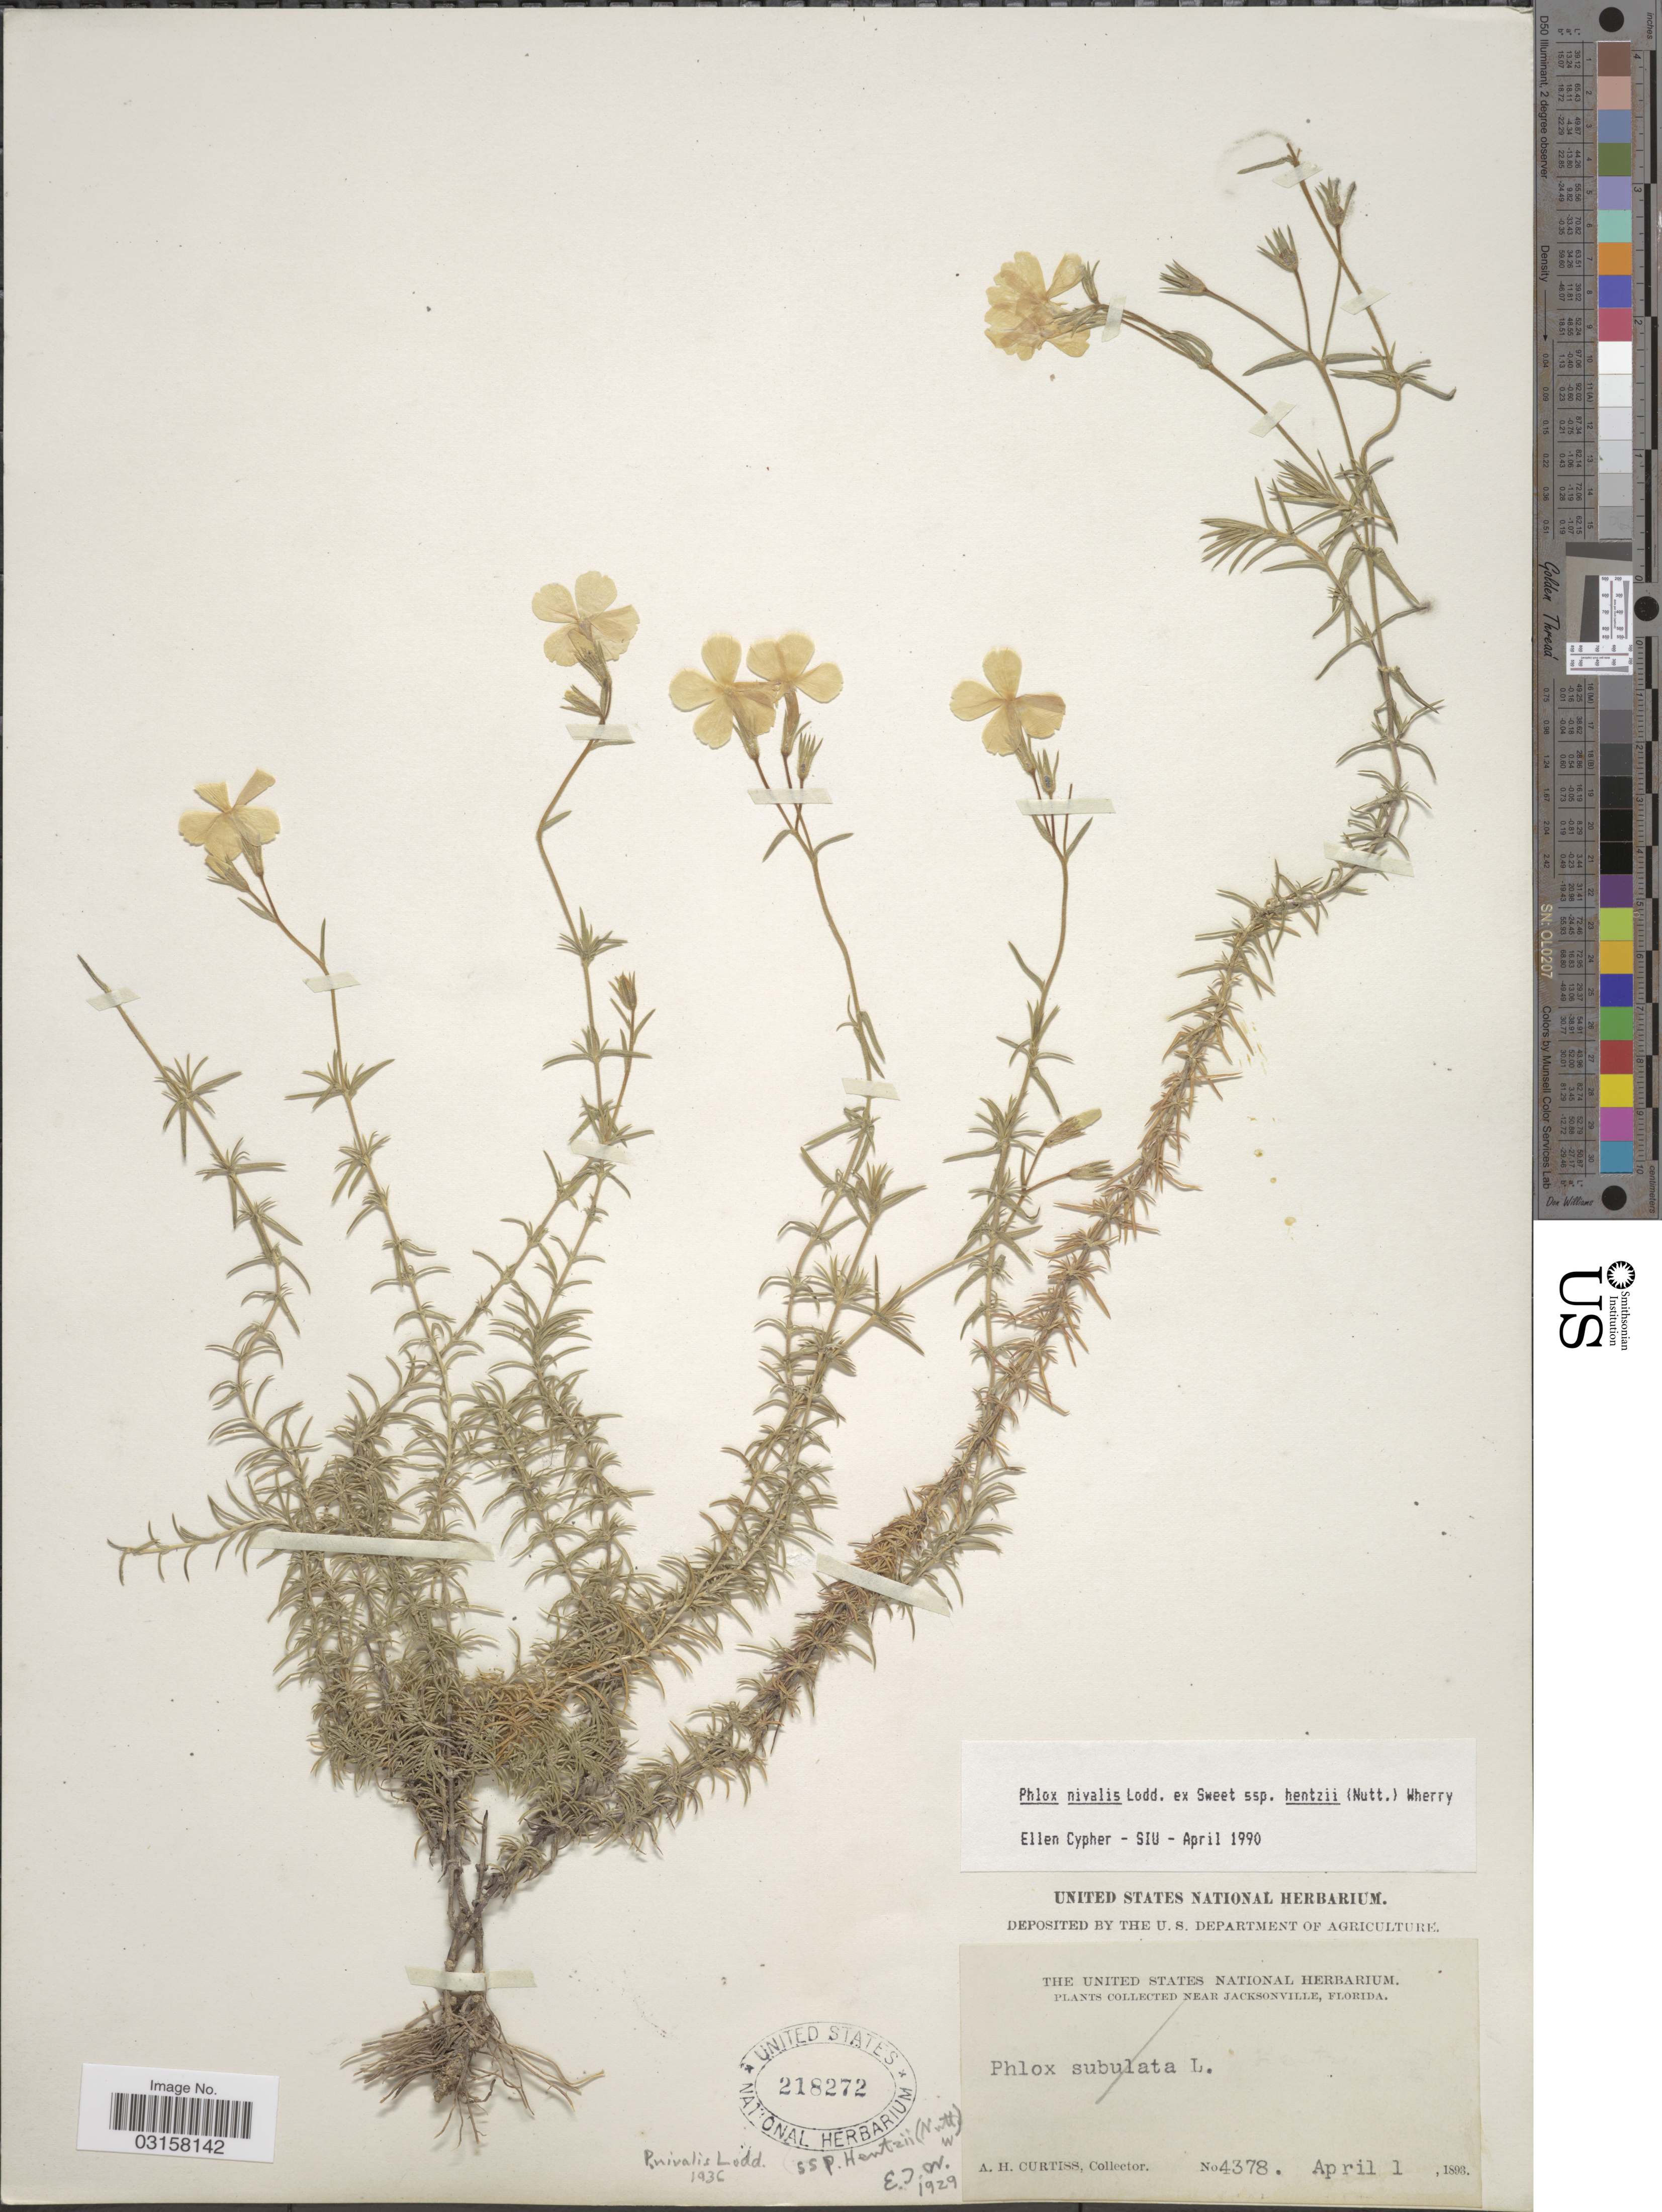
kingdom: Plantae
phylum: Tracheophyta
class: Magnoliopsida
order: Ericales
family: Polemoniaceae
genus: Phlox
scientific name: Phlox nivalis subsp. nivalis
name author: Lodd. ex Sweet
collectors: A. H. Curtiss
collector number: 4378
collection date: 1893-04-01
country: United States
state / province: Florida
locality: Near Jacksonville.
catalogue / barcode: US 218272